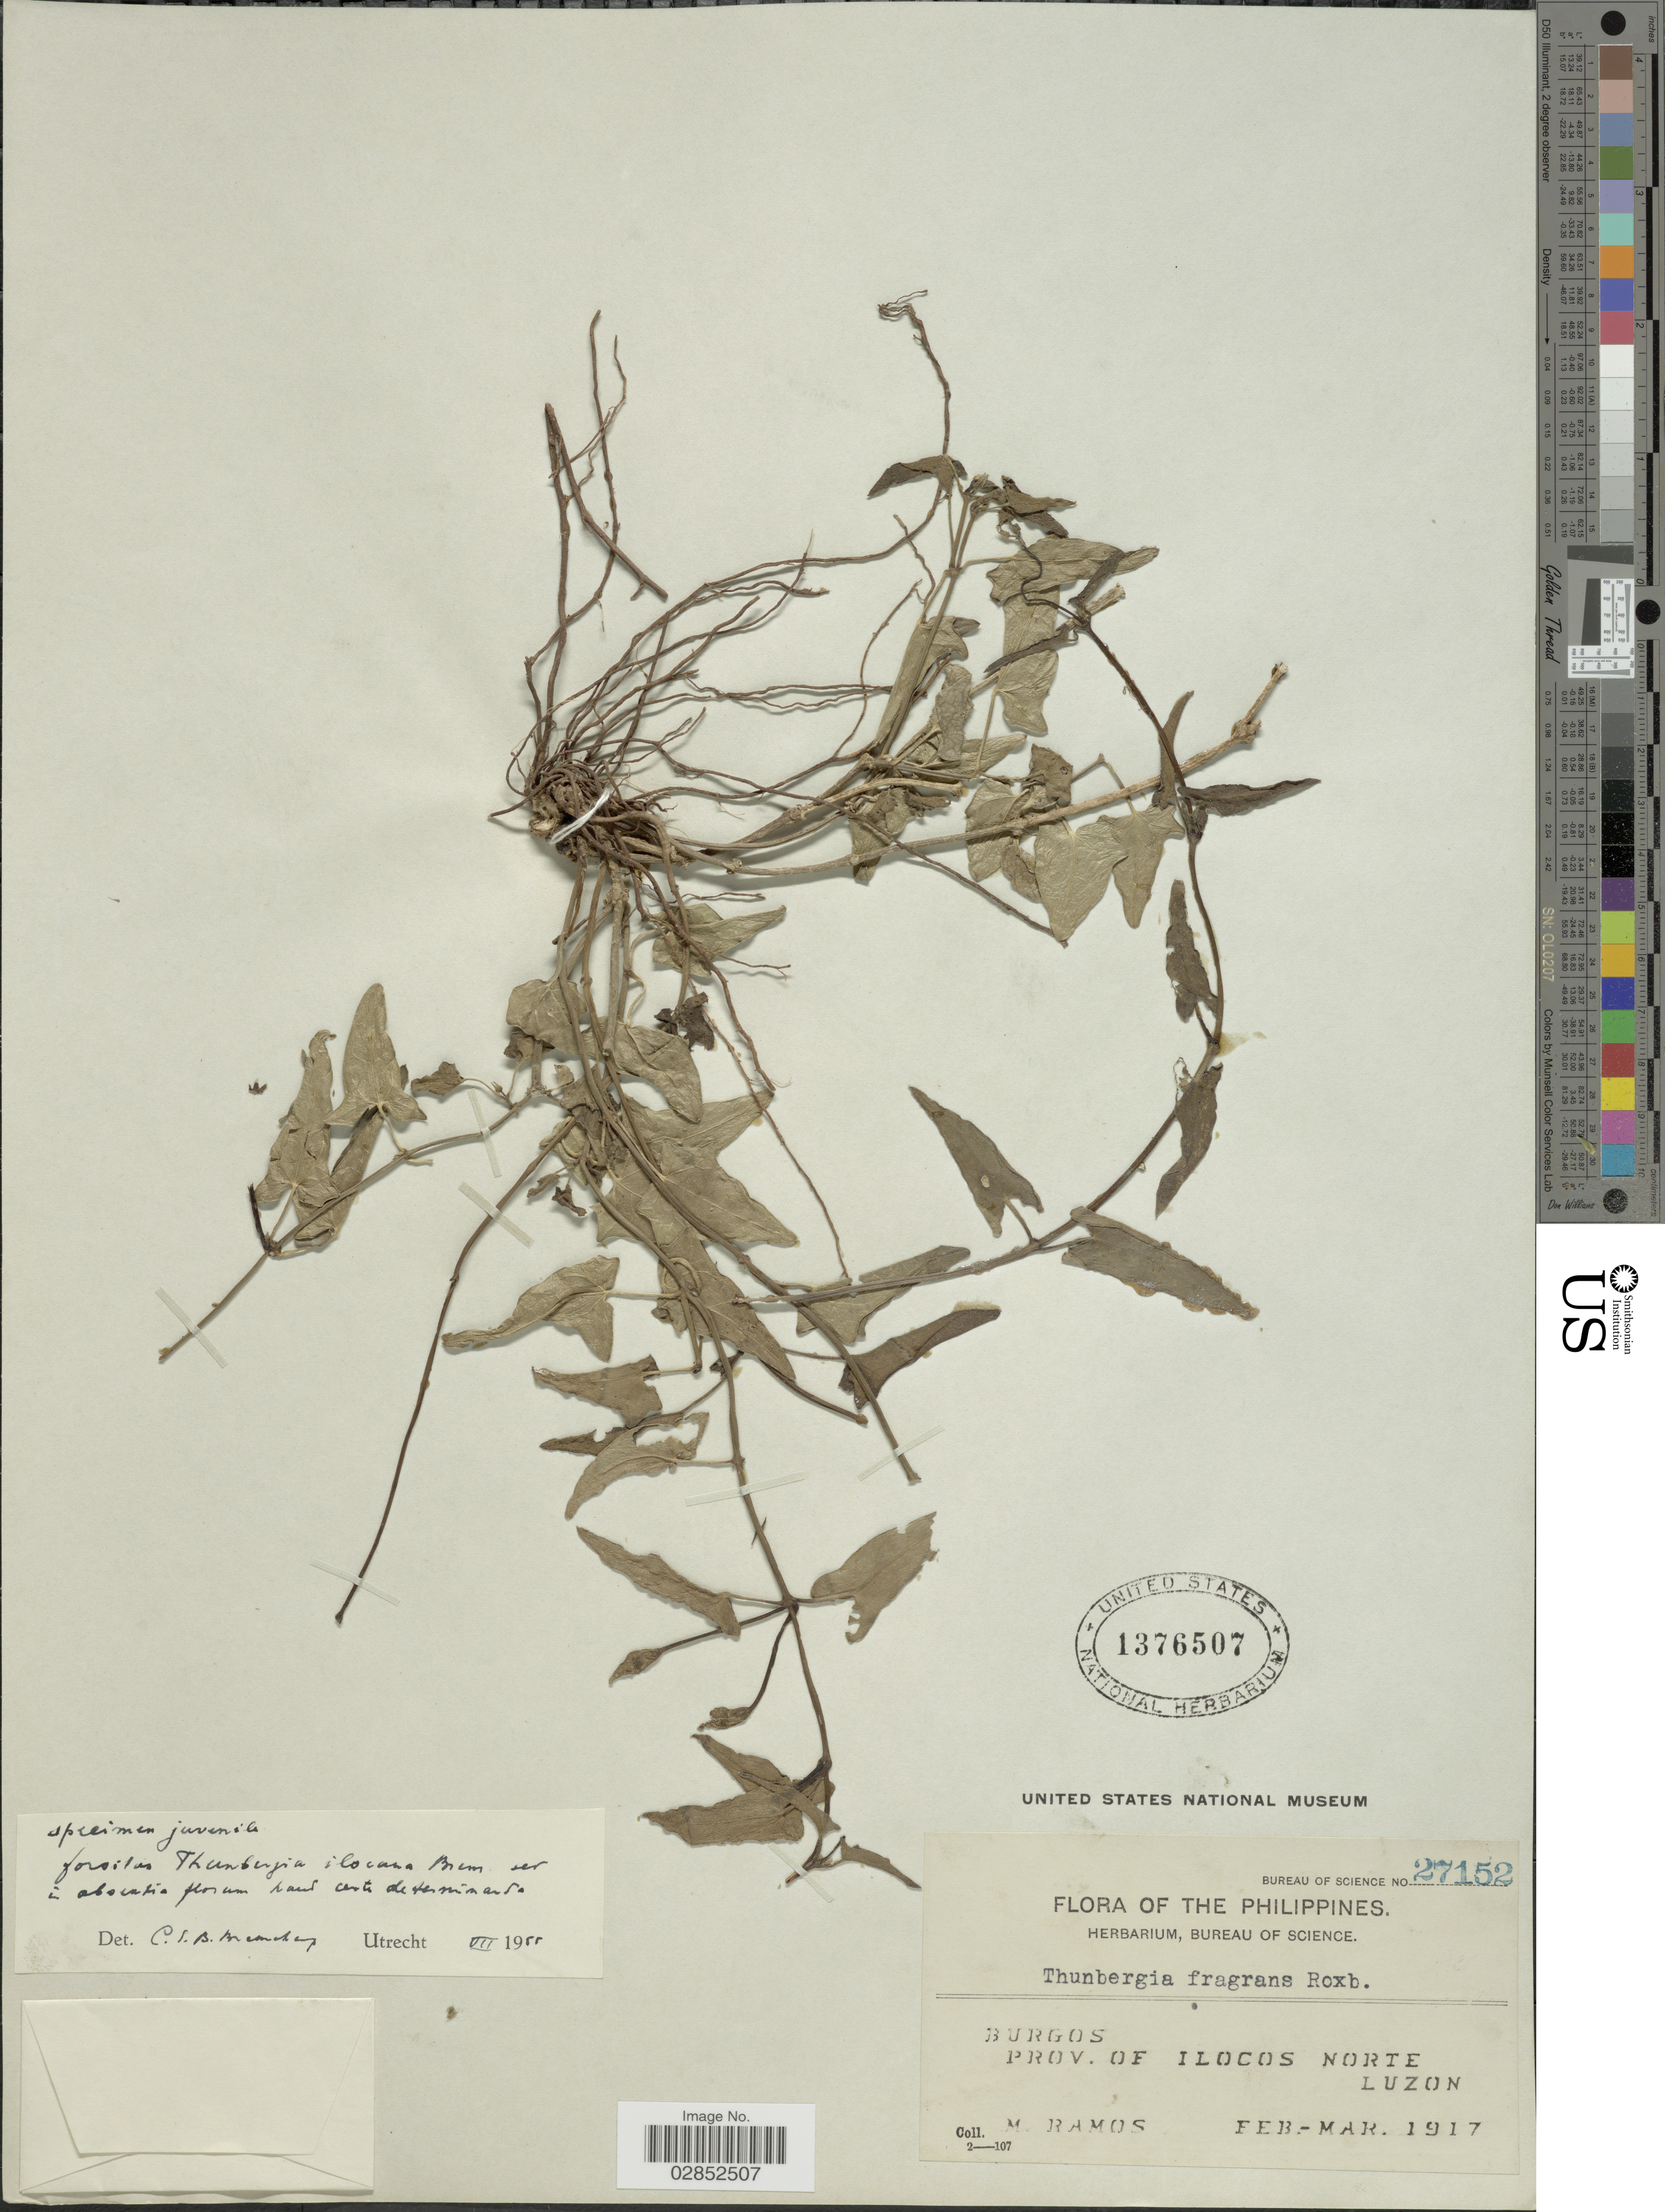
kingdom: Plantae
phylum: Tracheophyta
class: Magnoliopsida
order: Lamiales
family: Acanthaceae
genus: Thunbergia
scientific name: Thunbergia ilocana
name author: Bremek.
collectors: M. Ramos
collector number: Bureau of Science 27152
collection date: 1917-02/1917-03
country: Philippines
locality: Burgos, Prov. of Ilocos Norte, Luzon.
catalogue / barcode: US 1376507